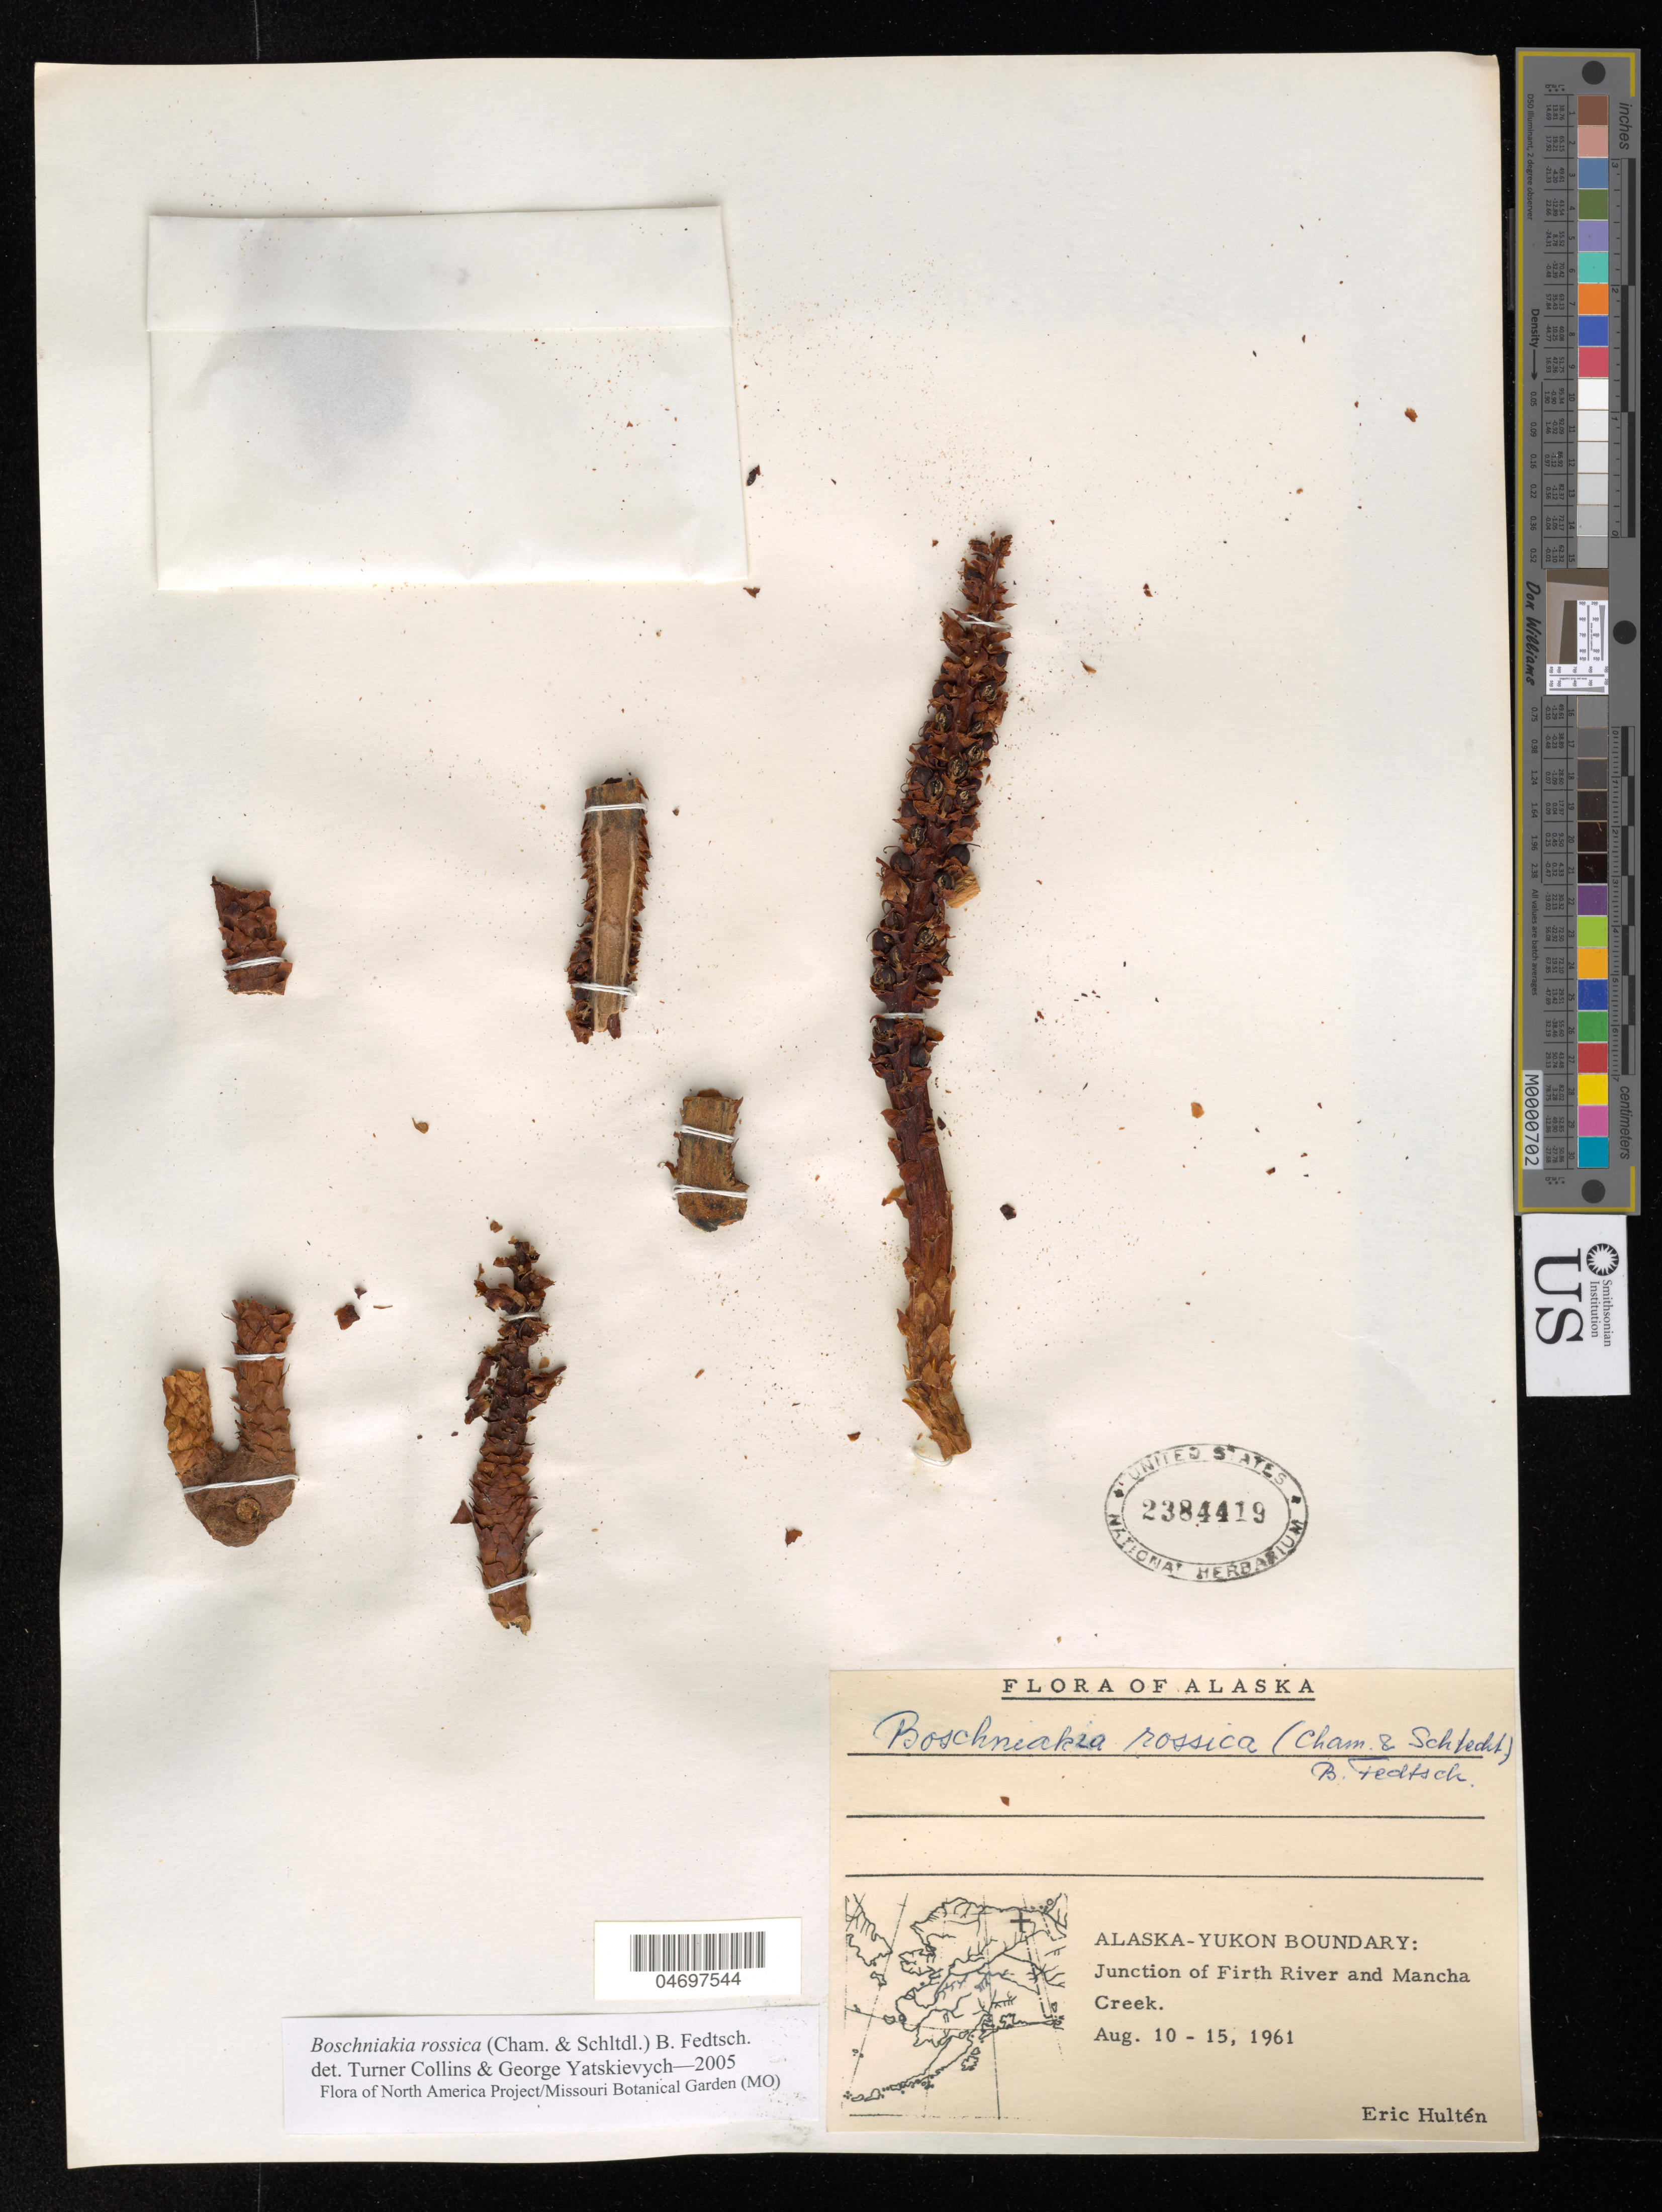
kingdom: Plantae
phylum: Tracheophyta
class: Magnoliopsida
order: Lamiales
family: Orobanchaceae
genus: Boschniakia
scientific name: Boschniakia rossica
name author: (Cham. & Schltdl.) B. Fedtsch.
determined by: Collins, L. T.; Yatskievych, G. A.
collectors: E. G. Hultén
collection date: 1961-08-10/1961-08-15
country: United States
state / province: Alaska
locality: Alaska-Yukon Boundary: Junction of Firth River and Mancha Creek.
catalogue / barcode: US 2384419